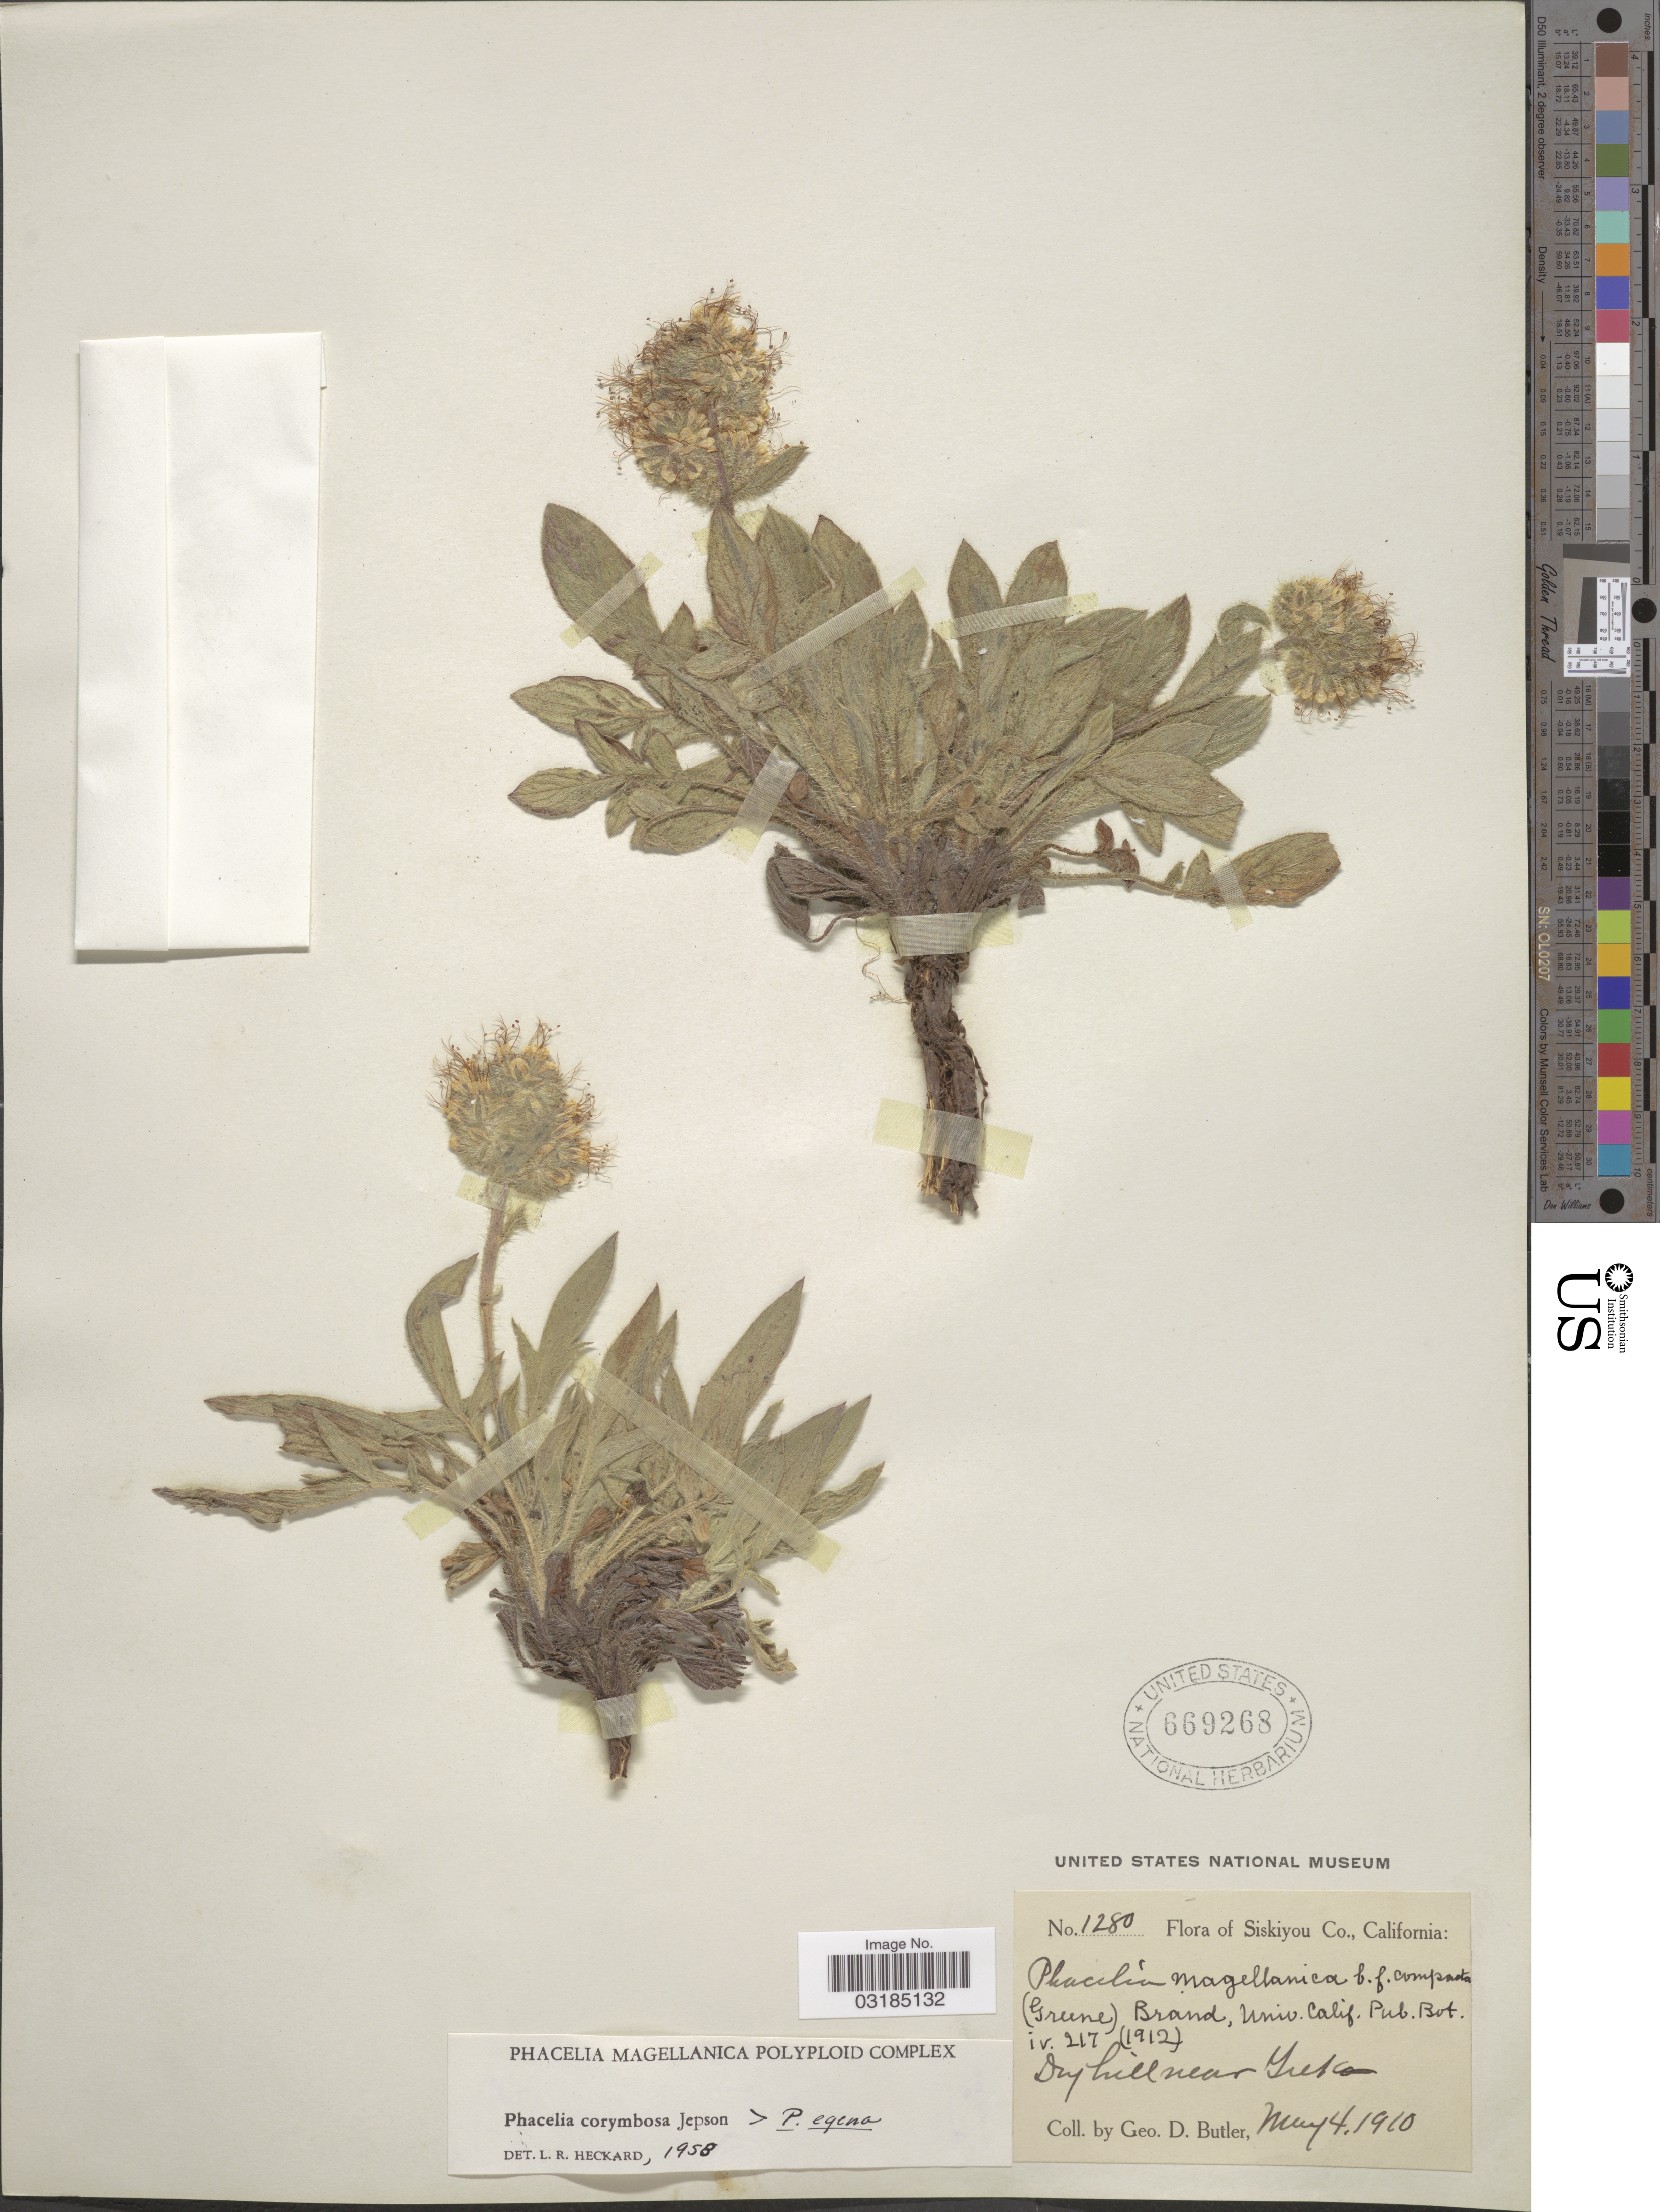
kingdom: Plantae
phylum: Tracheophyta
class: Magnoliopsida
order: Boraginales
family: Hydrophyllaceae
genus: Phacelia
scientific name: Phacelia corymbosa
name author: Jeps.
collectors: G. D. Butler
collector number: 1280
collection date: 1910-05-04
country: United States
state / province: California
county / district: Siskiyou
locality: Siskiyou Co. Dry hill near Yreka.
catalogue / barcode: US 669268